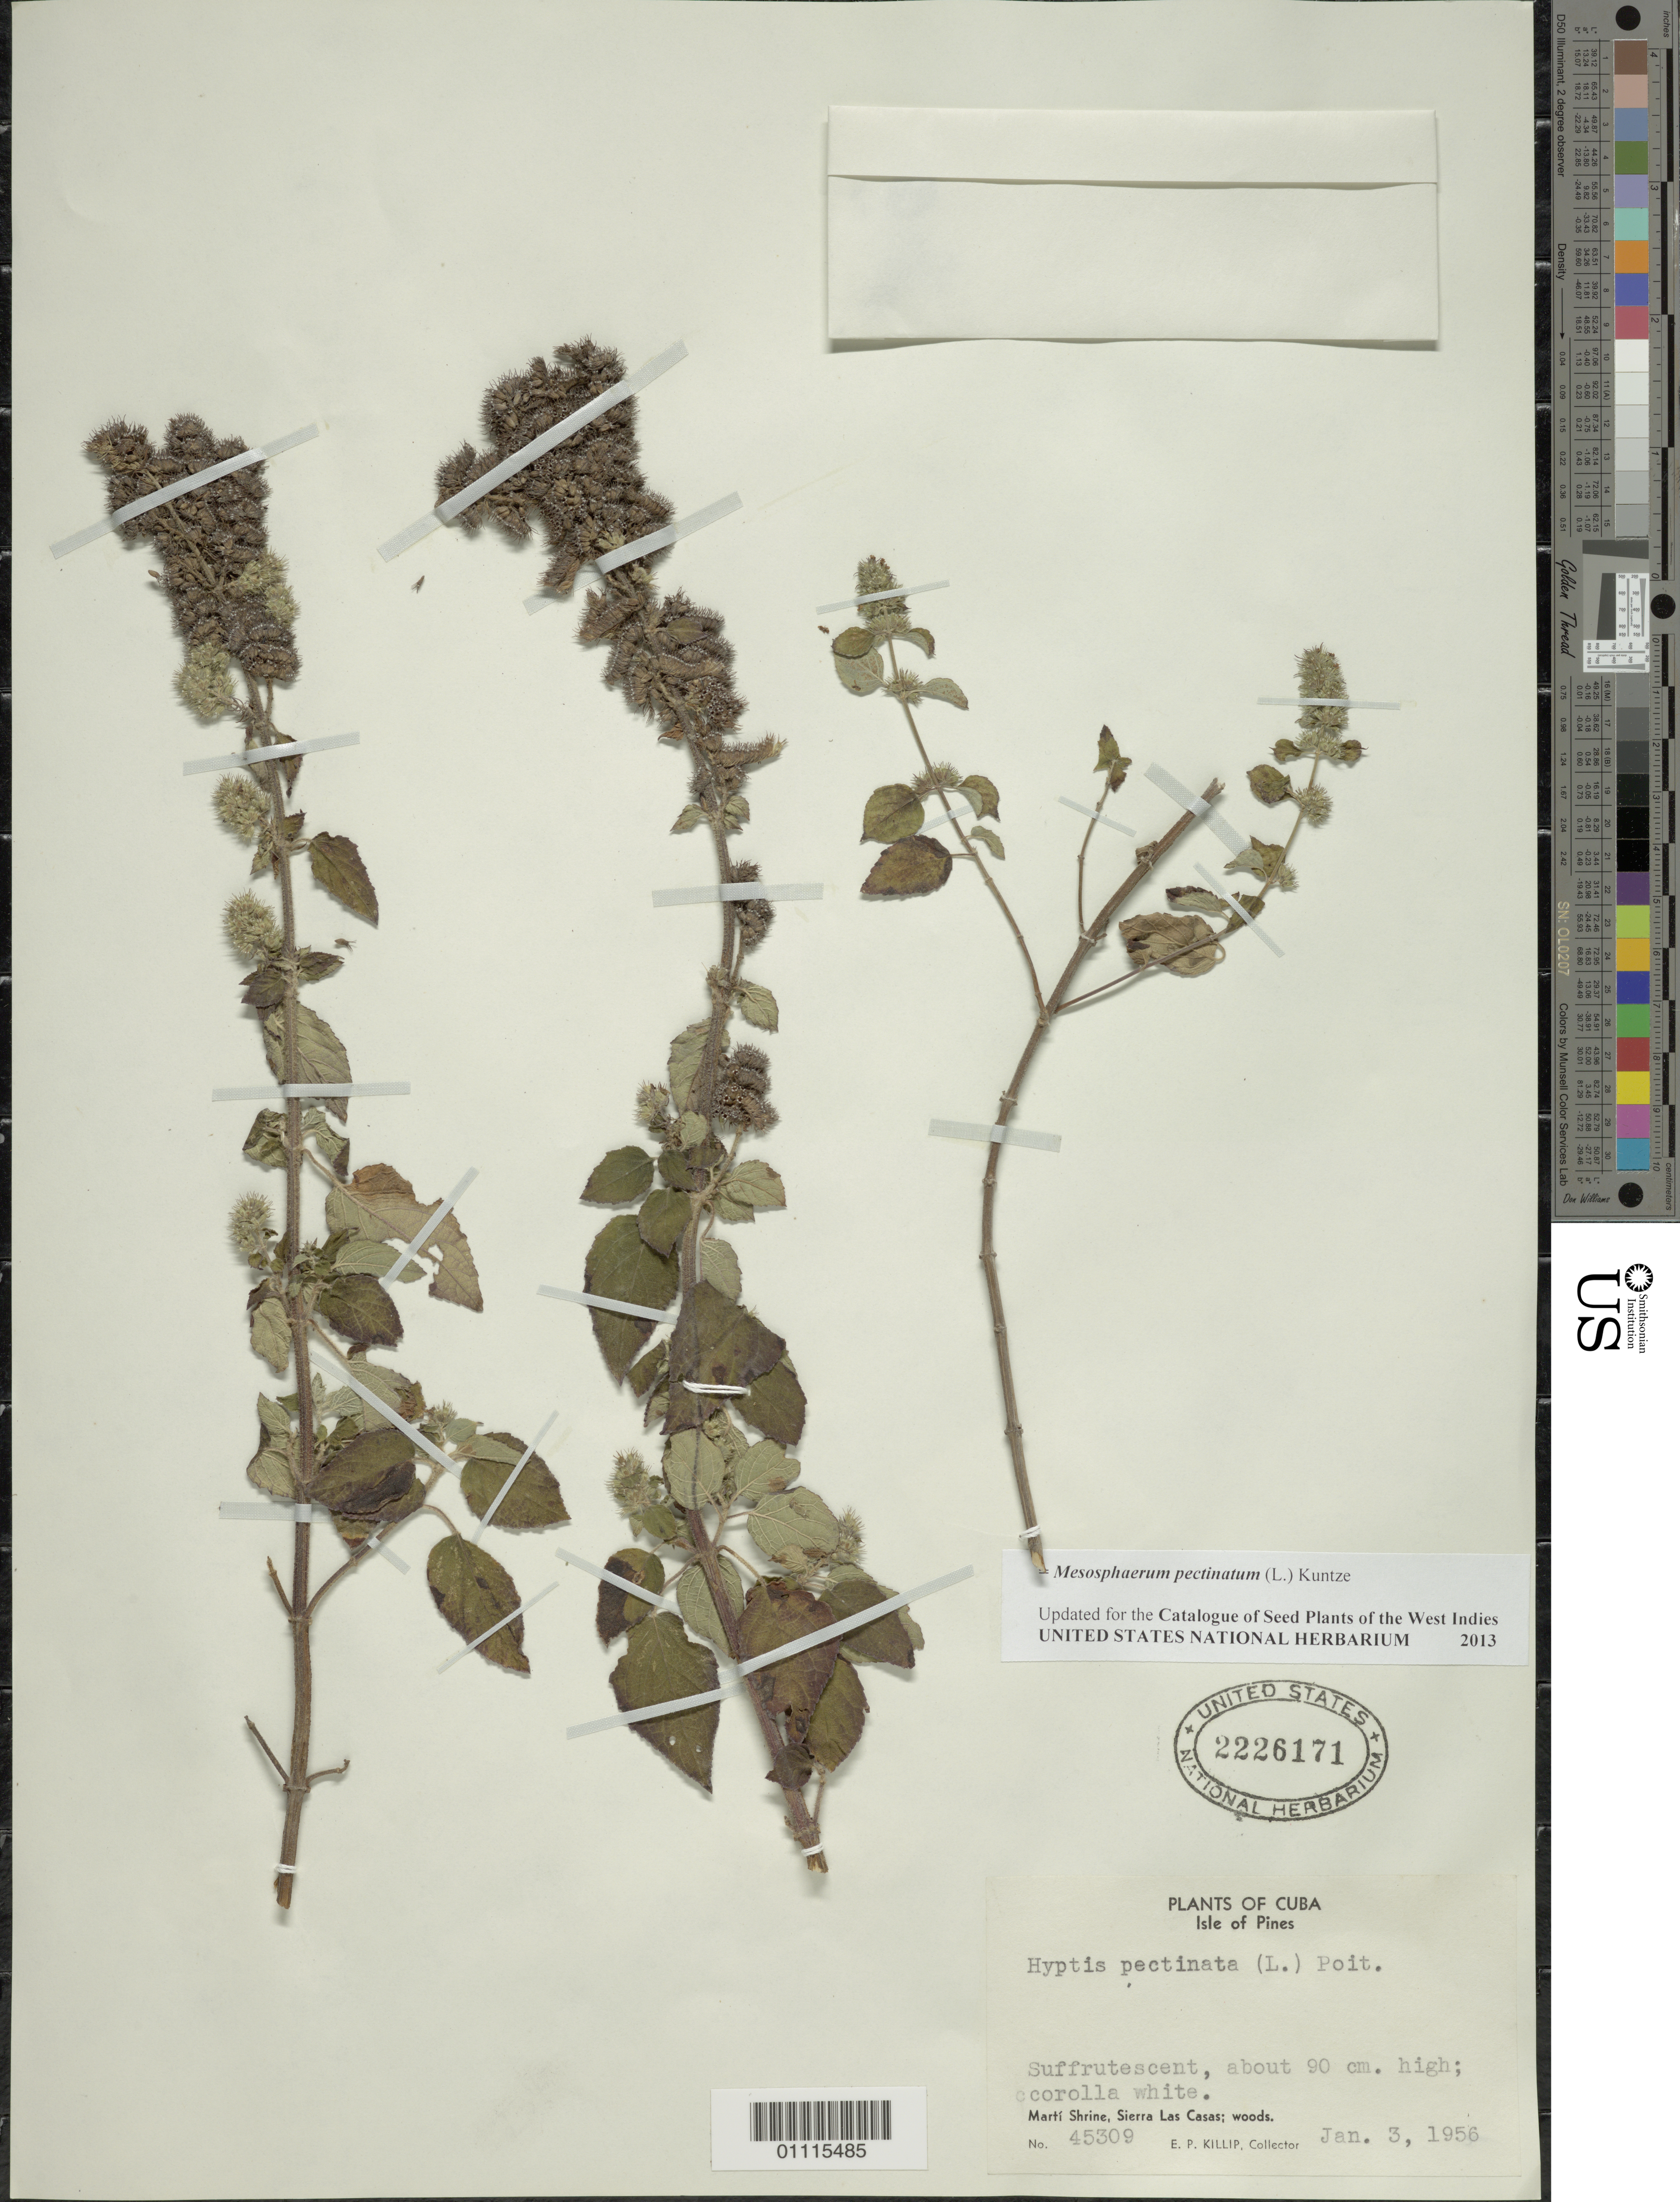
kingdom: Plantae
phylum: Tracheophyta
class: Magnoliopsida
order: Lamiales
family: Lamiaceae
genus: Hyptis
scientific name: Hyptis pectinata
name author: (L.) Poit.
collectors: E. P. Killip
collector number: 45309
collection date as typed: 03 Jan 1956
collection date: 1956-01-03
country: Cuba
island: Isle of Pines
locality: Martí Shrine, Sierra Las Casas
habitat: Woods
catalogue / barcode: US 2226171